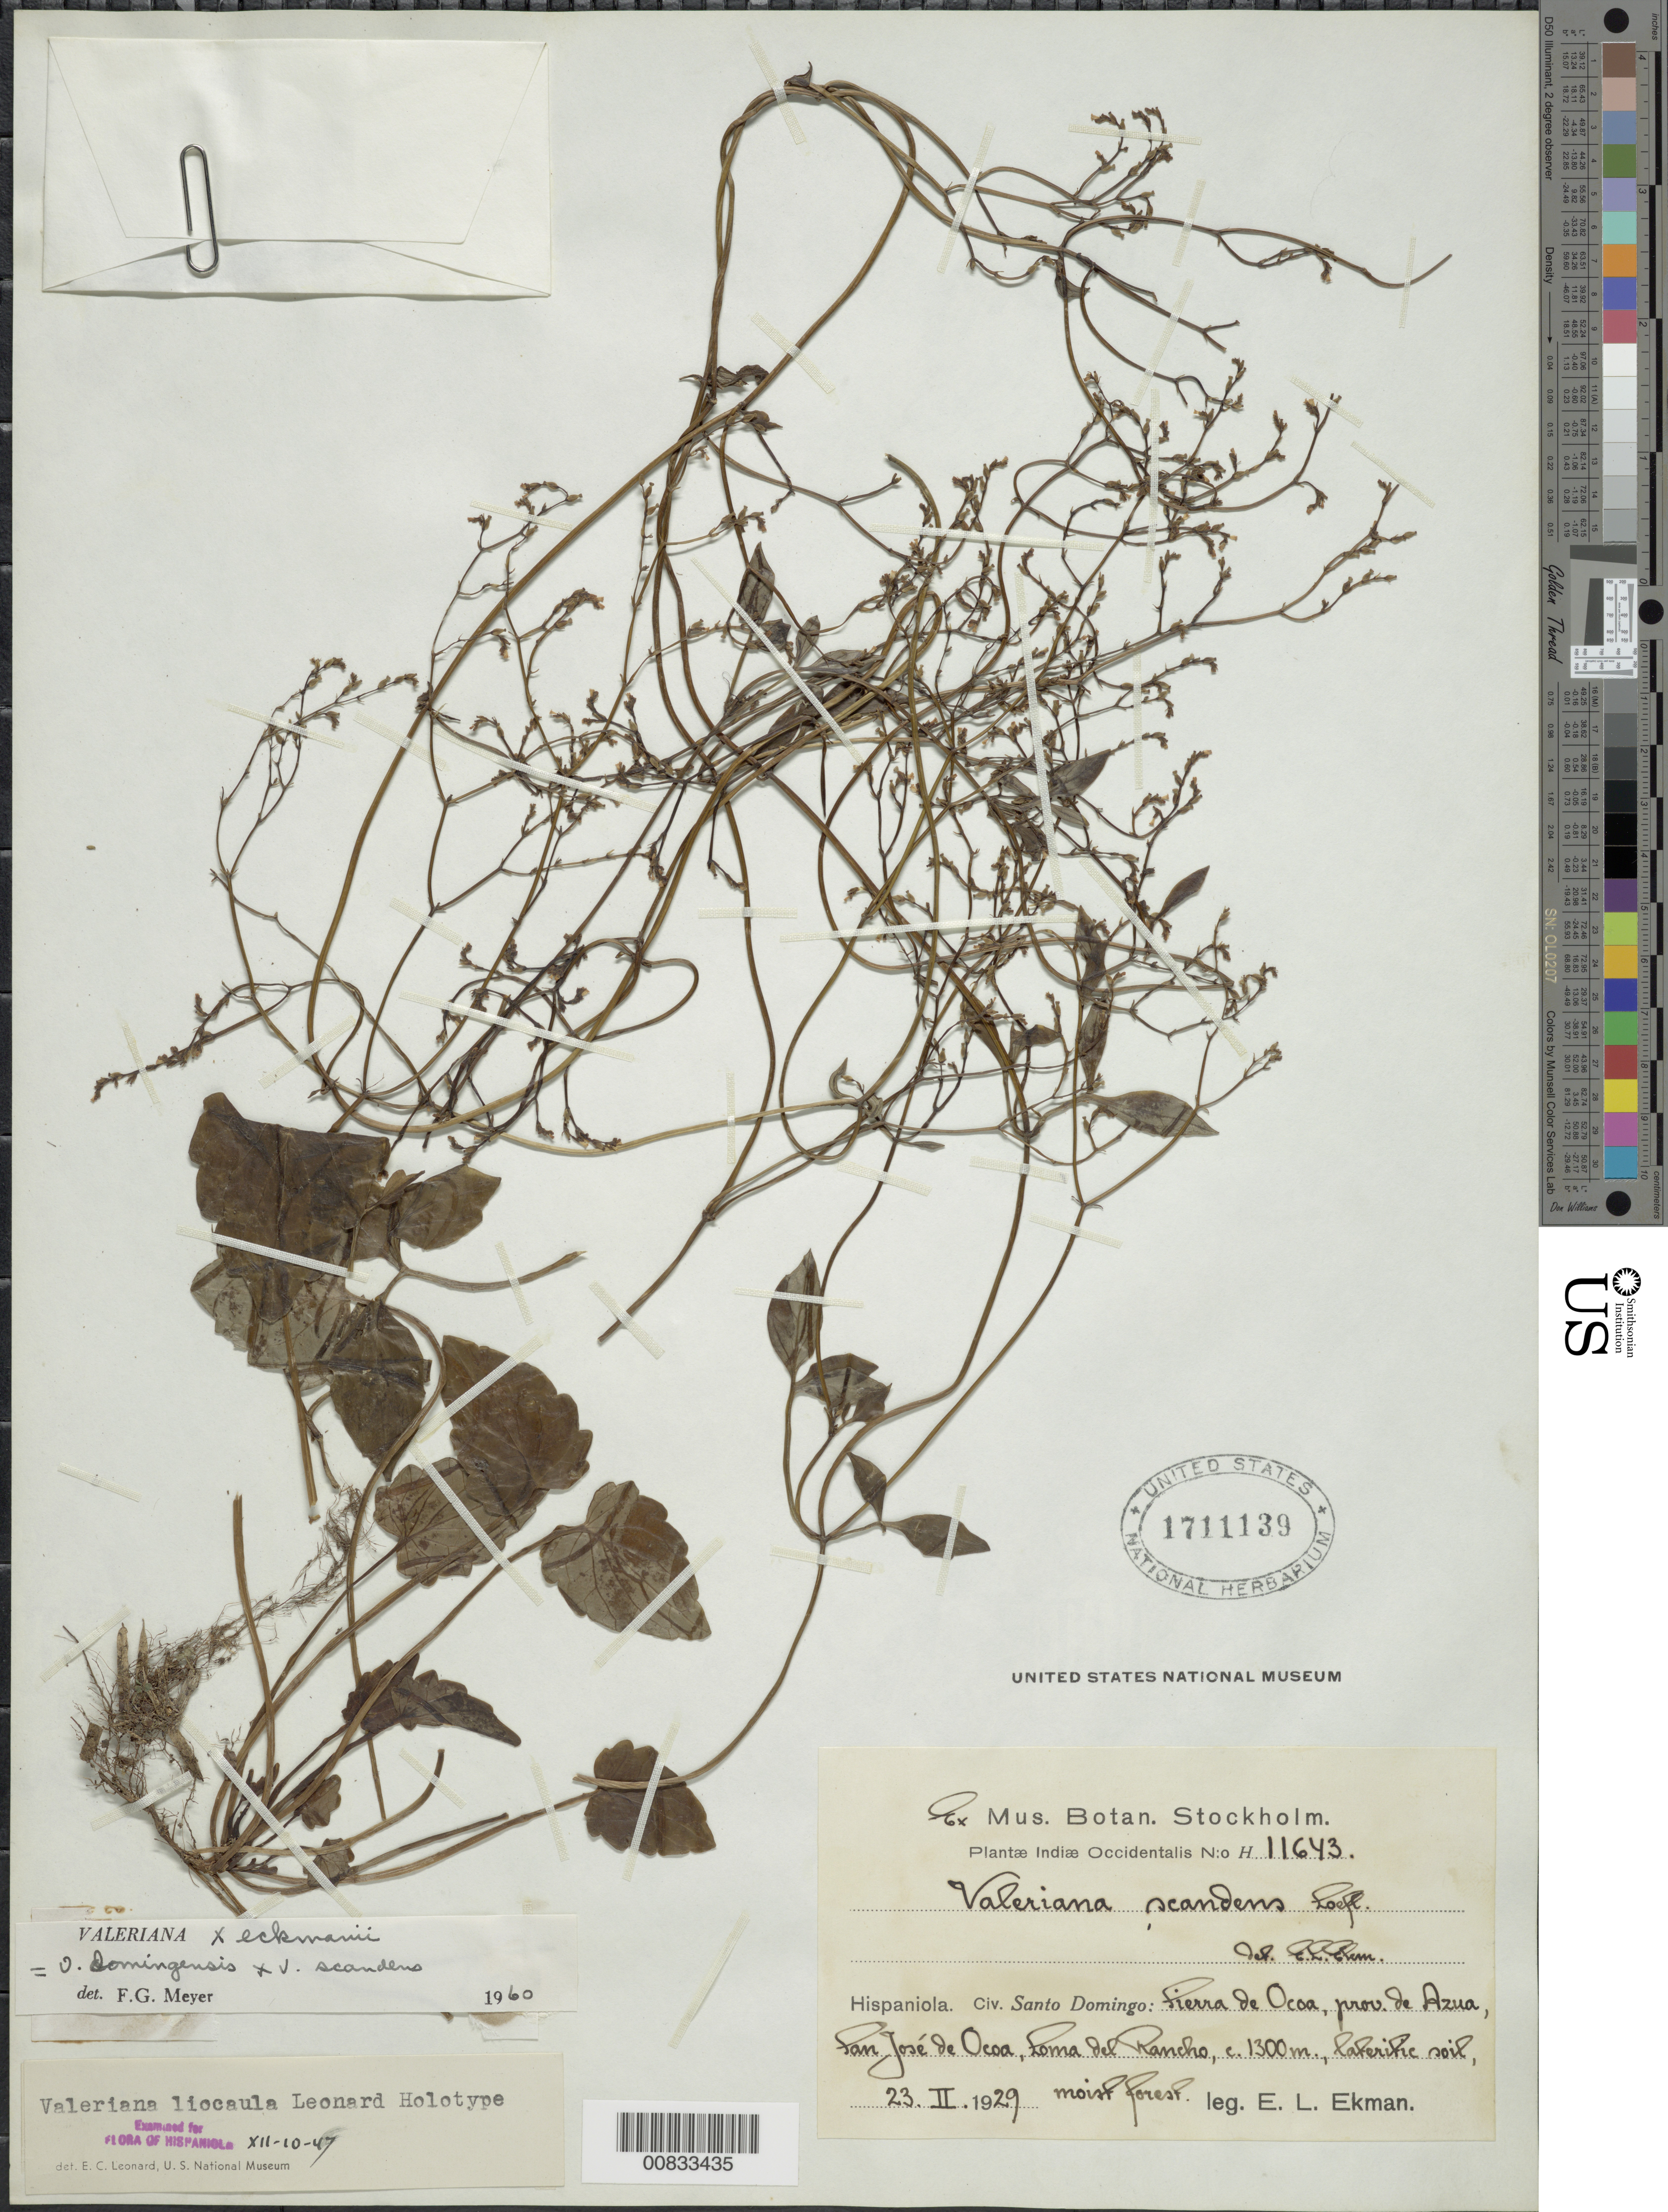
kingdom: Plantae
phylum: Tracheophyta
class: Magnoliopsida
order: Dipsacales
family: Caprifoliaceae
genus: Valeriana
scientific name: Valeriana x ekmanii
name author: F.G. Mey.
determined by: Meyer, F. G.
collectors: E. L. Ekman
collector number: H 11643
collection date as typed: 23 Feb 1929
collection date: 1929-02-23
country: Dominican Republic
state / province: Azua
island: Hispaniola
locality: Sierra de Ocoa, San José de Ocoa, Loma del Rancho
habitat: On lateritic soil in moist forest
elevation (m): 1300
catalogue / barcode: US 1711139